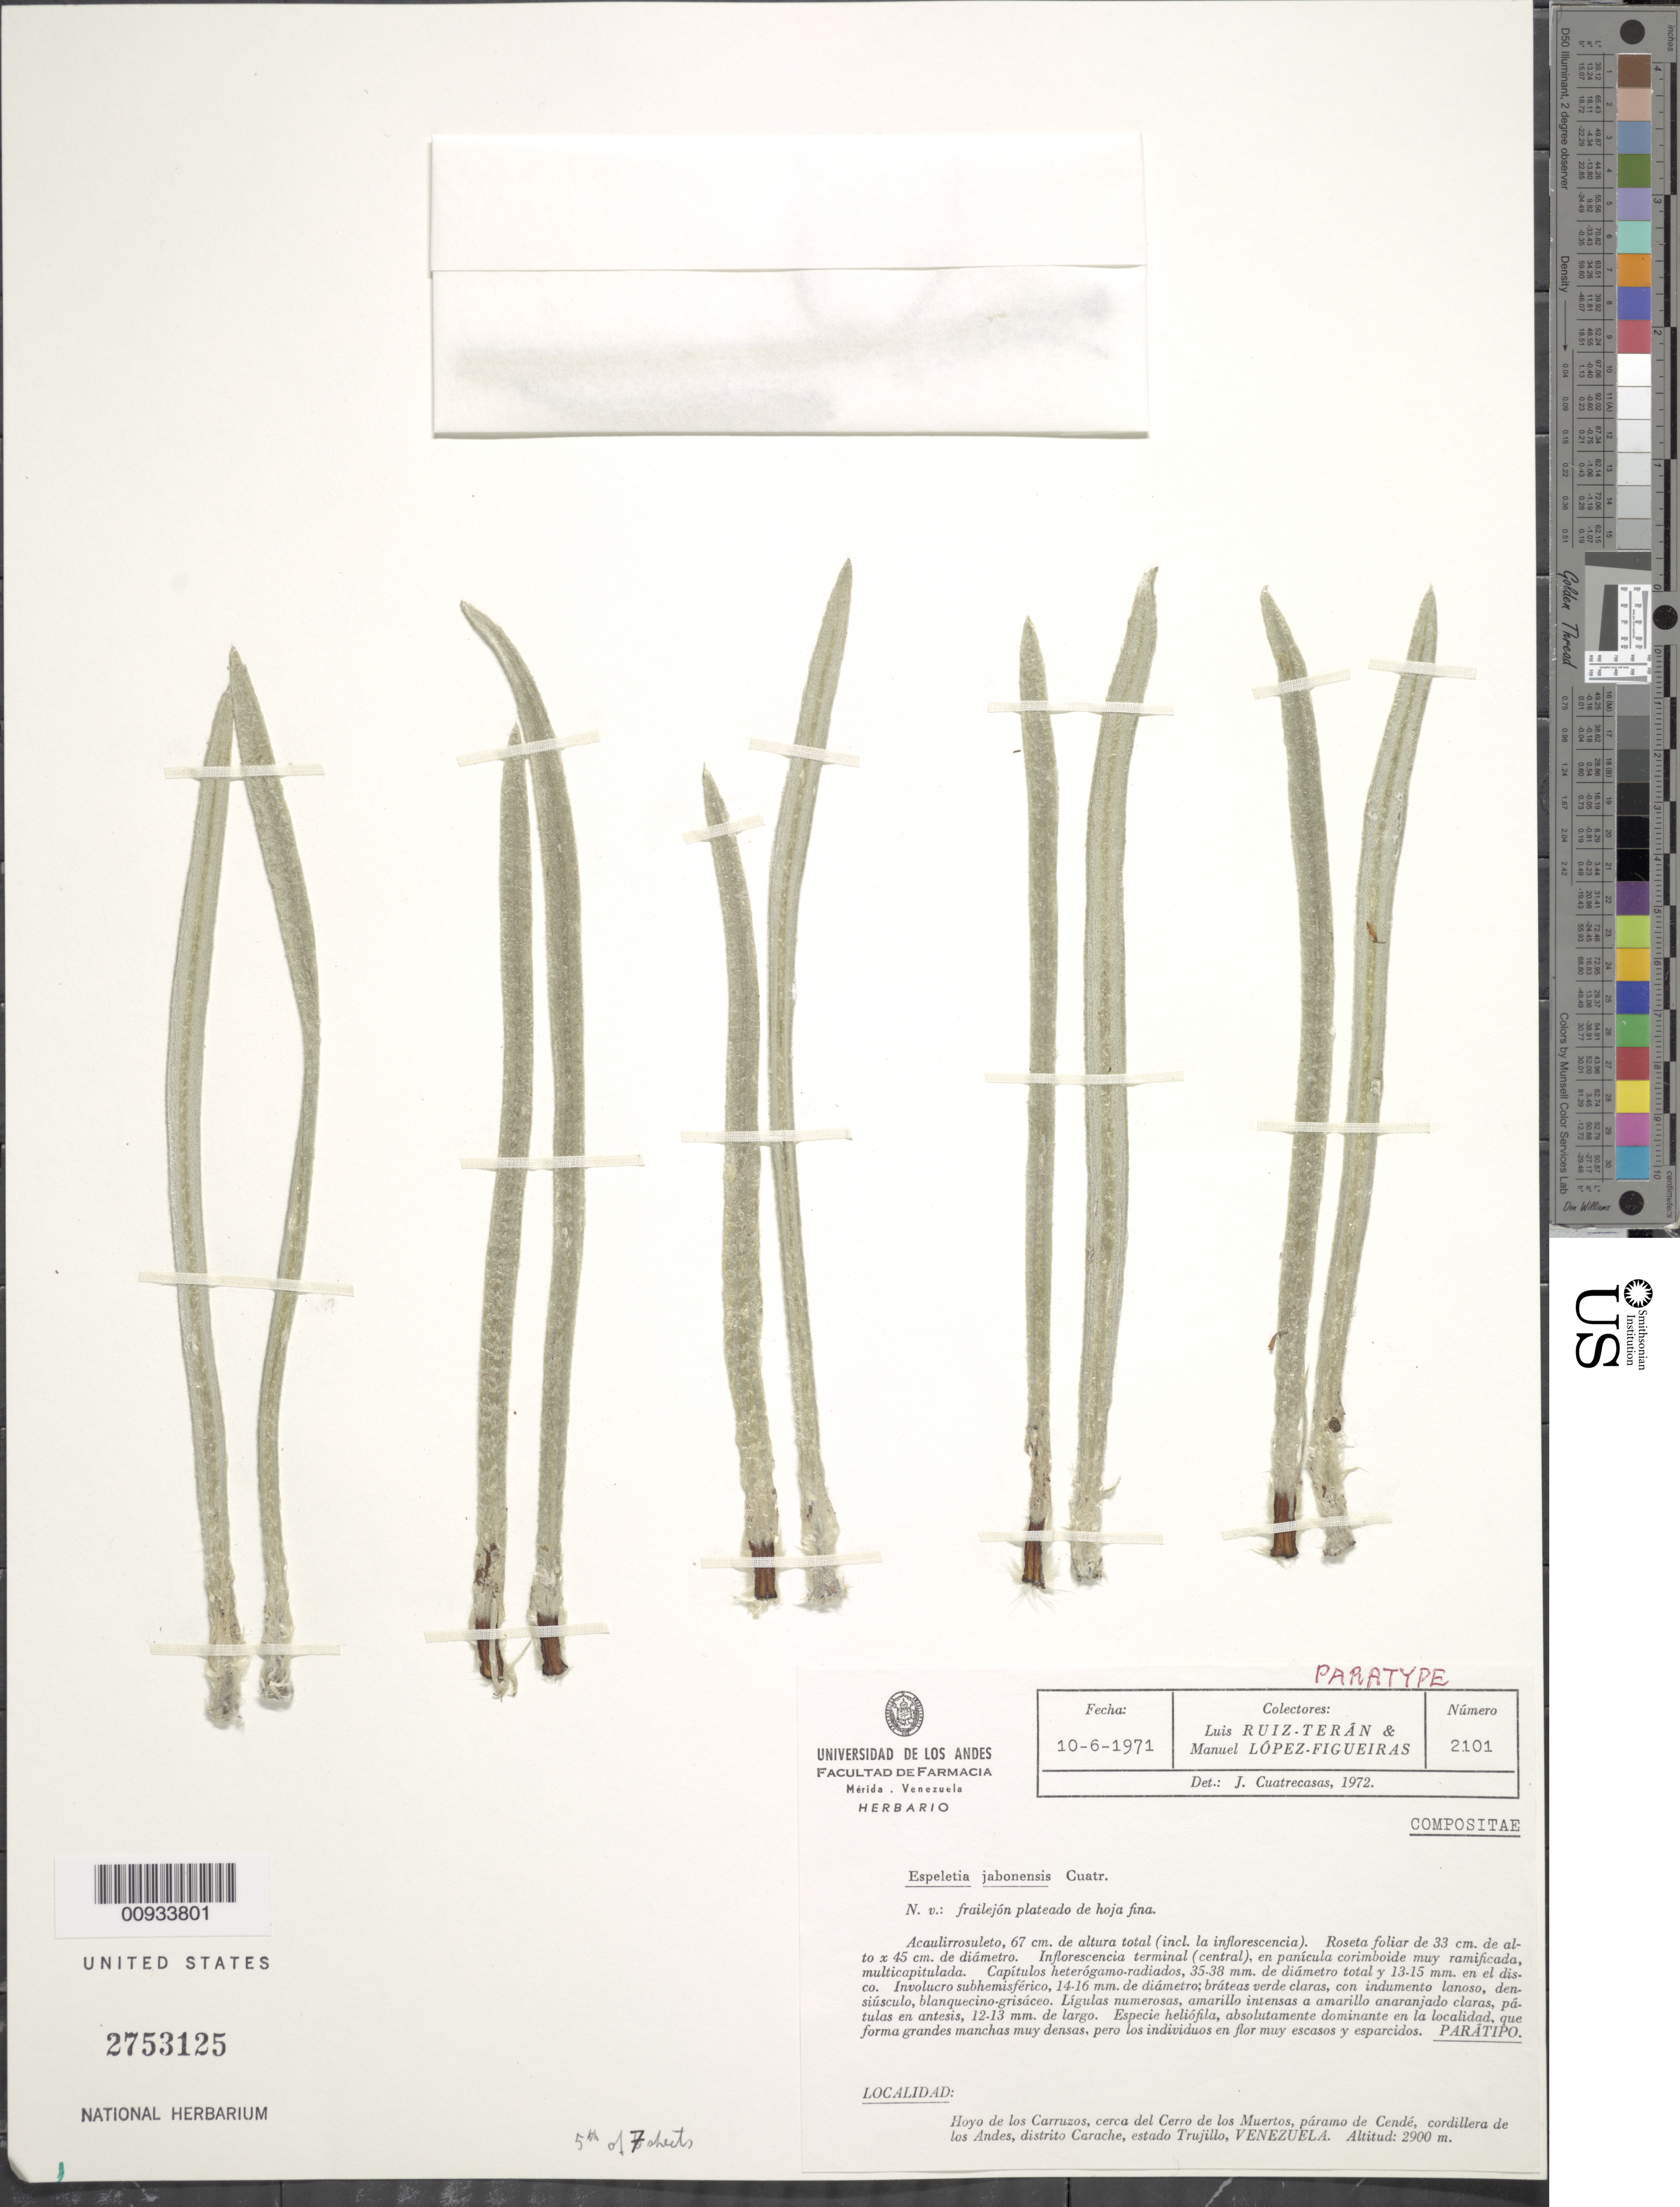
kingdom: Plantae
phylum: Tracheophyta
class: Magnoliopsida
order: Asterales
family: Asteraceae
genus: Ruilopezia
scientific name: Ruilopezia jabonensis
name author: (Cuatrec.) Cuatrec.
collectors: L. Teran & M. López Figueiras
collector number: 2101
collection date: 1971-06-10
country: Venezuela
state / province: Trujillo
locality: Hoya de los Carruzos, cerca del Cerro de los Muertos, paramo de Cende, Cordillera de Los Andes, Distrito Carache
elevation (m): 2900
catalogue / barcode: US 2753125